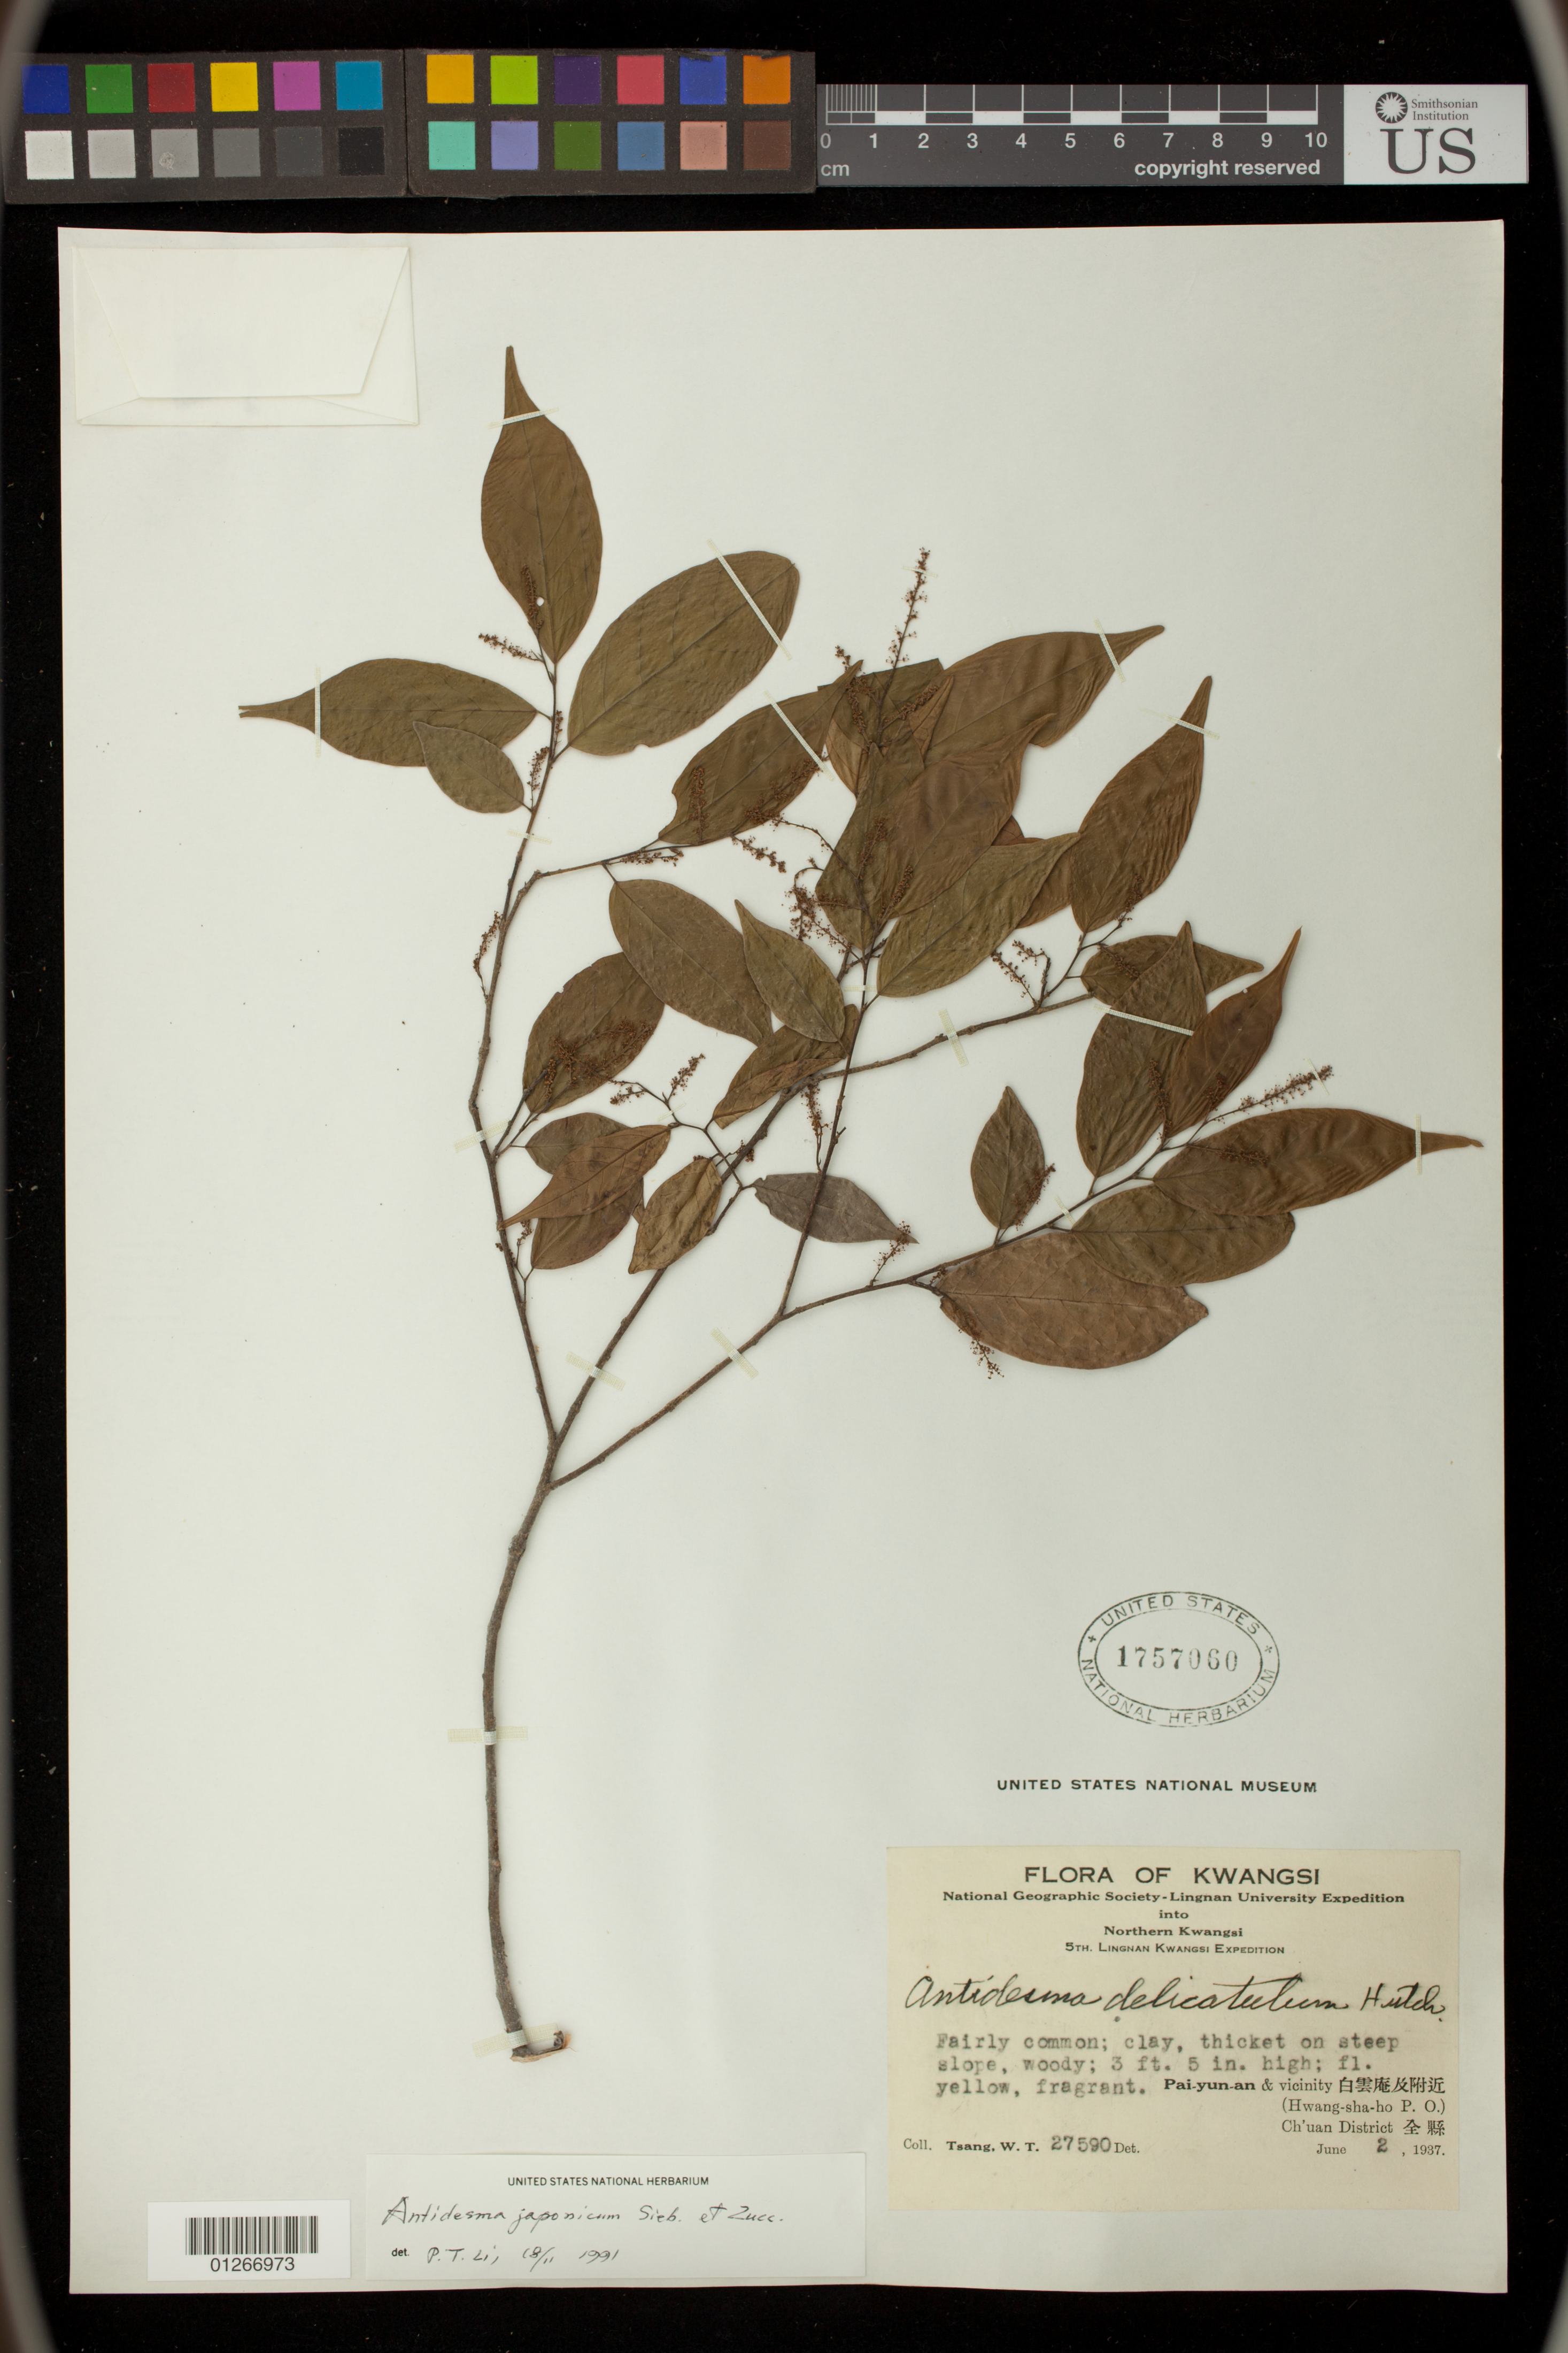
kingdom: Plantae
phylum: Tracheophyta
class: Magnoliopsida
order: Malpighiales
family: Phyllanthaceae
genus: Antidesma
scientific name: Antidesma japonicum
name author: Siebert & Zucc.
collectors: W. T. Tsang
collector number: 27590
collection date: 1937-06-02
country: China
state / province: Guangxi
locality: Northern Kwangsi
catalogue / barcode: US 1757060